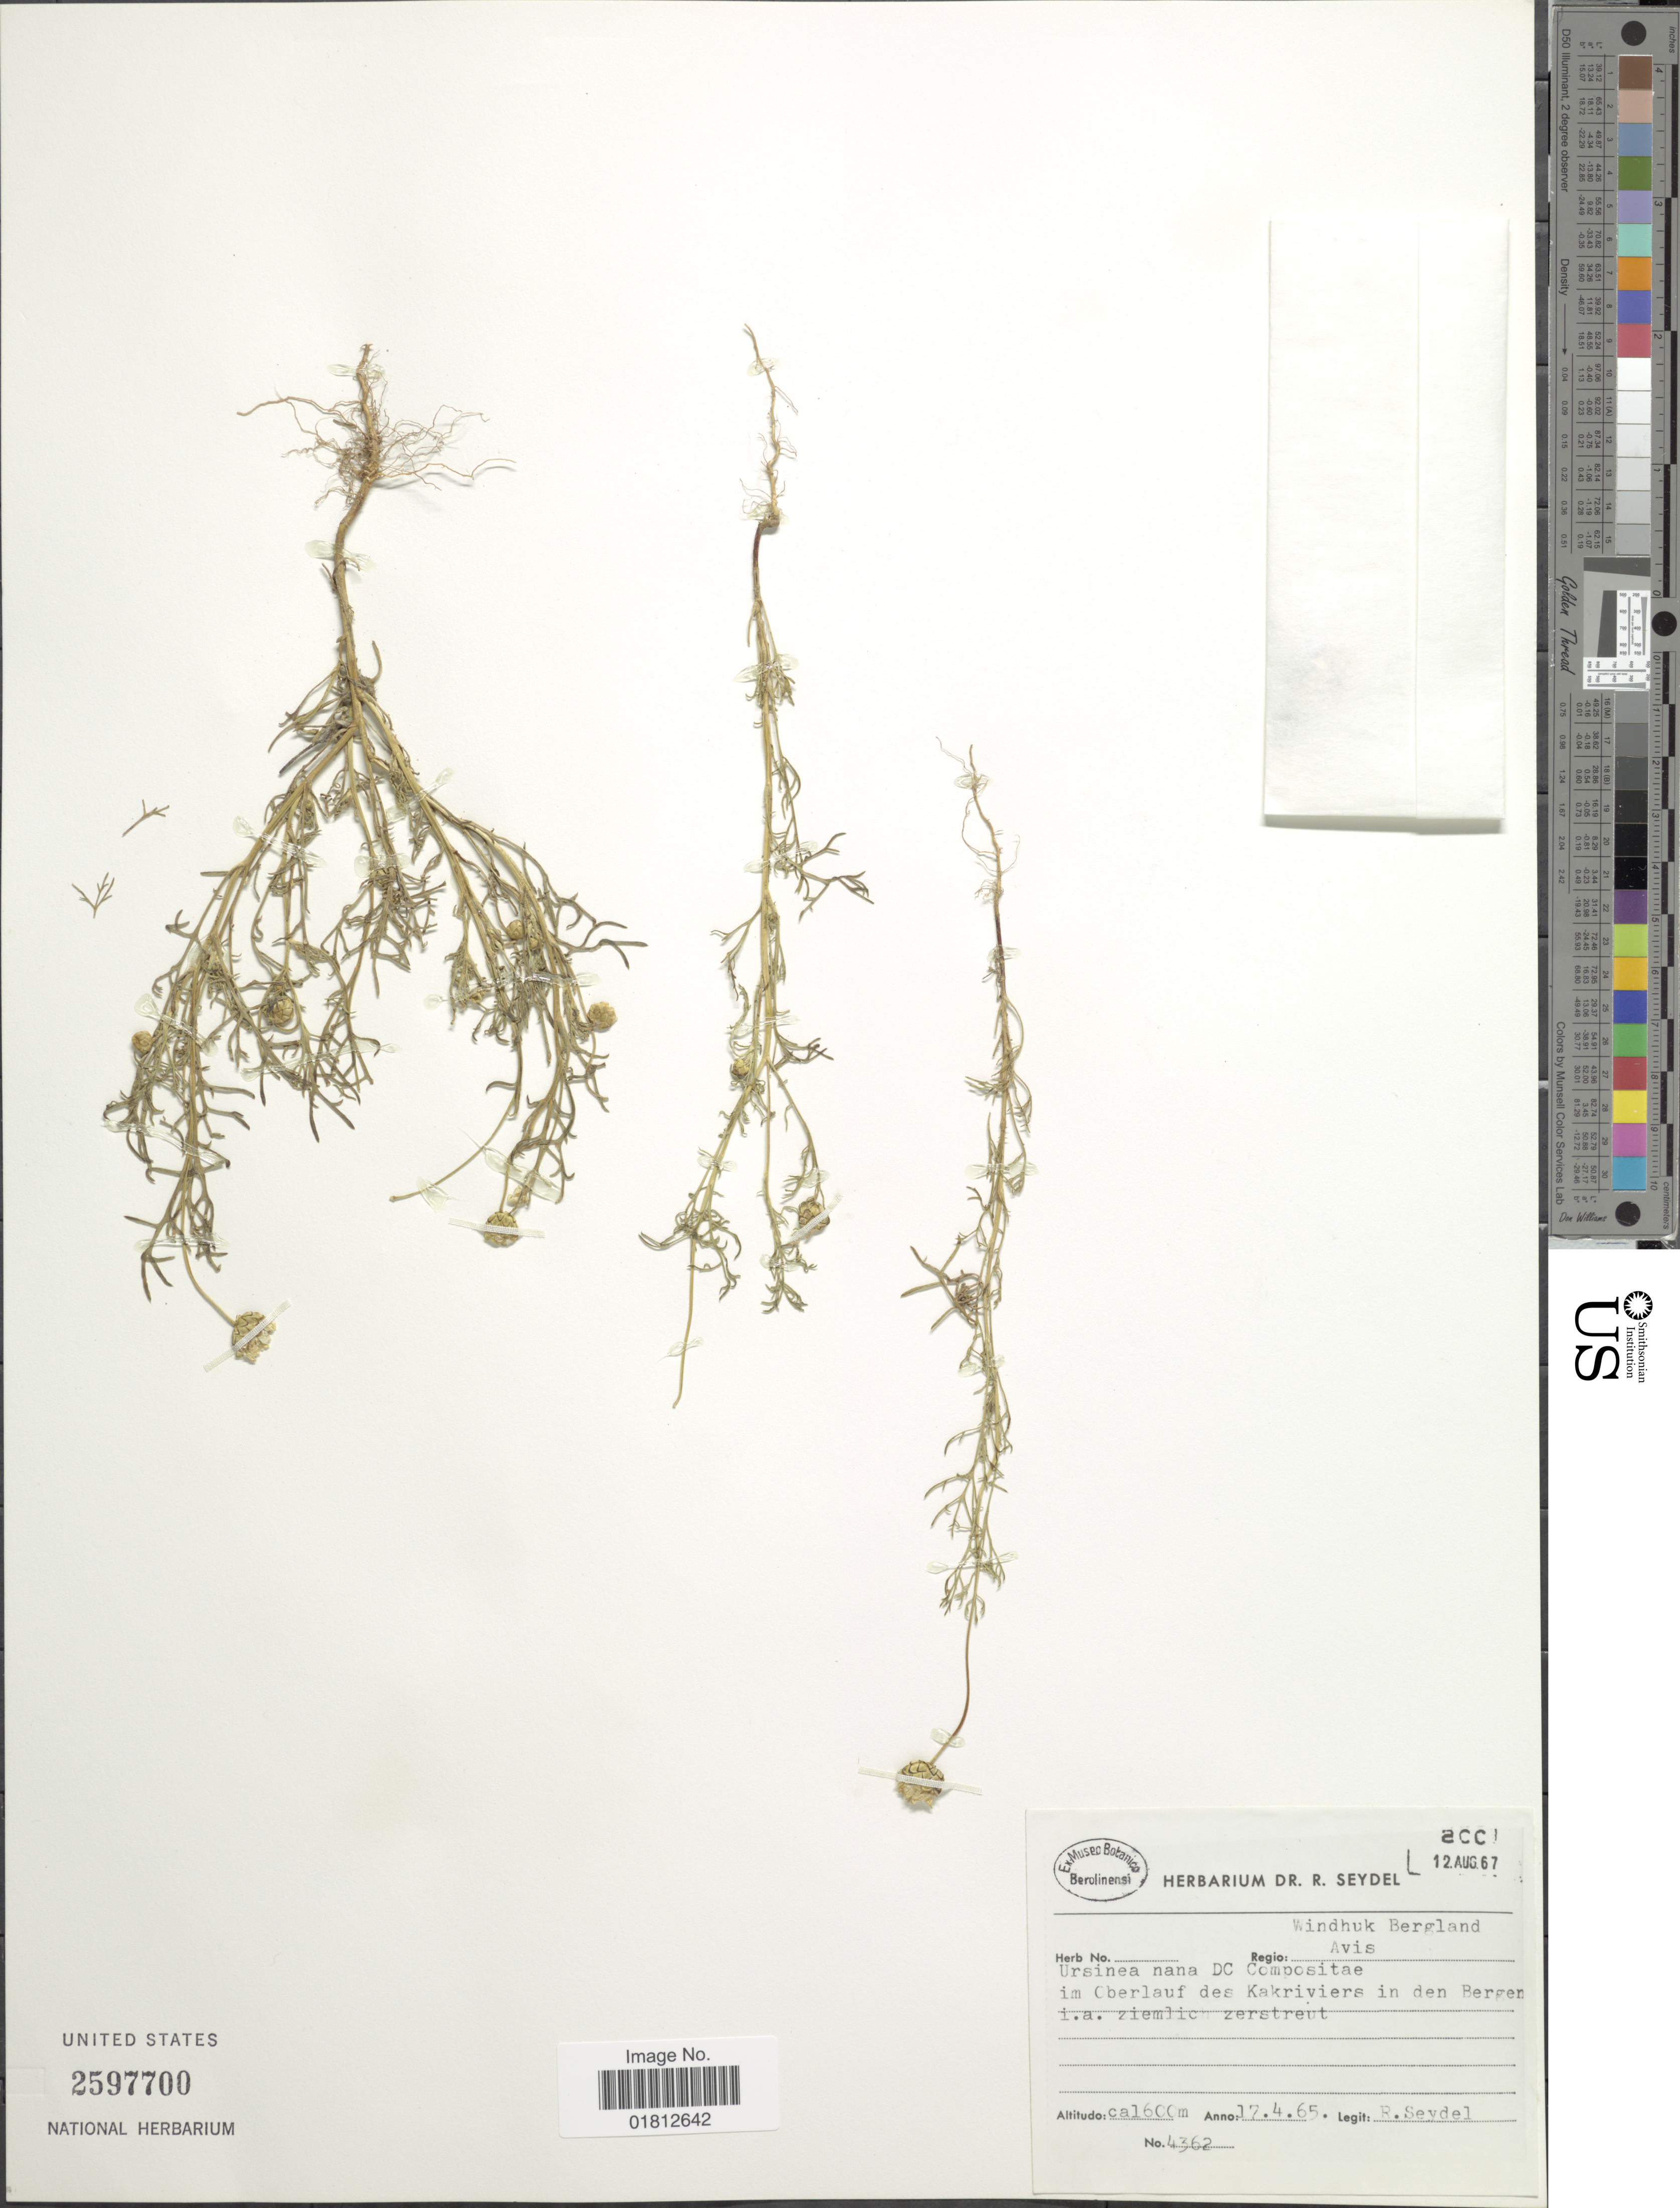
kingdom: Plantae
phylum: Tracheophyta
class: Magnoliopsida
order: Asterales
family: Asteraceae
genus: Ursinia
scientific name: Ursinia nana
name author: DC.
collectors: R. Seydel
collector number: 4362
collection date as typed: Transcribed d/m/y: 17/4/65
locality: Avis, im Oberlauf des Kakriviers in den Bergen i. a. ziemlic zerstreut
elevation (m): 1600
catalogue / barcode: US 2597700